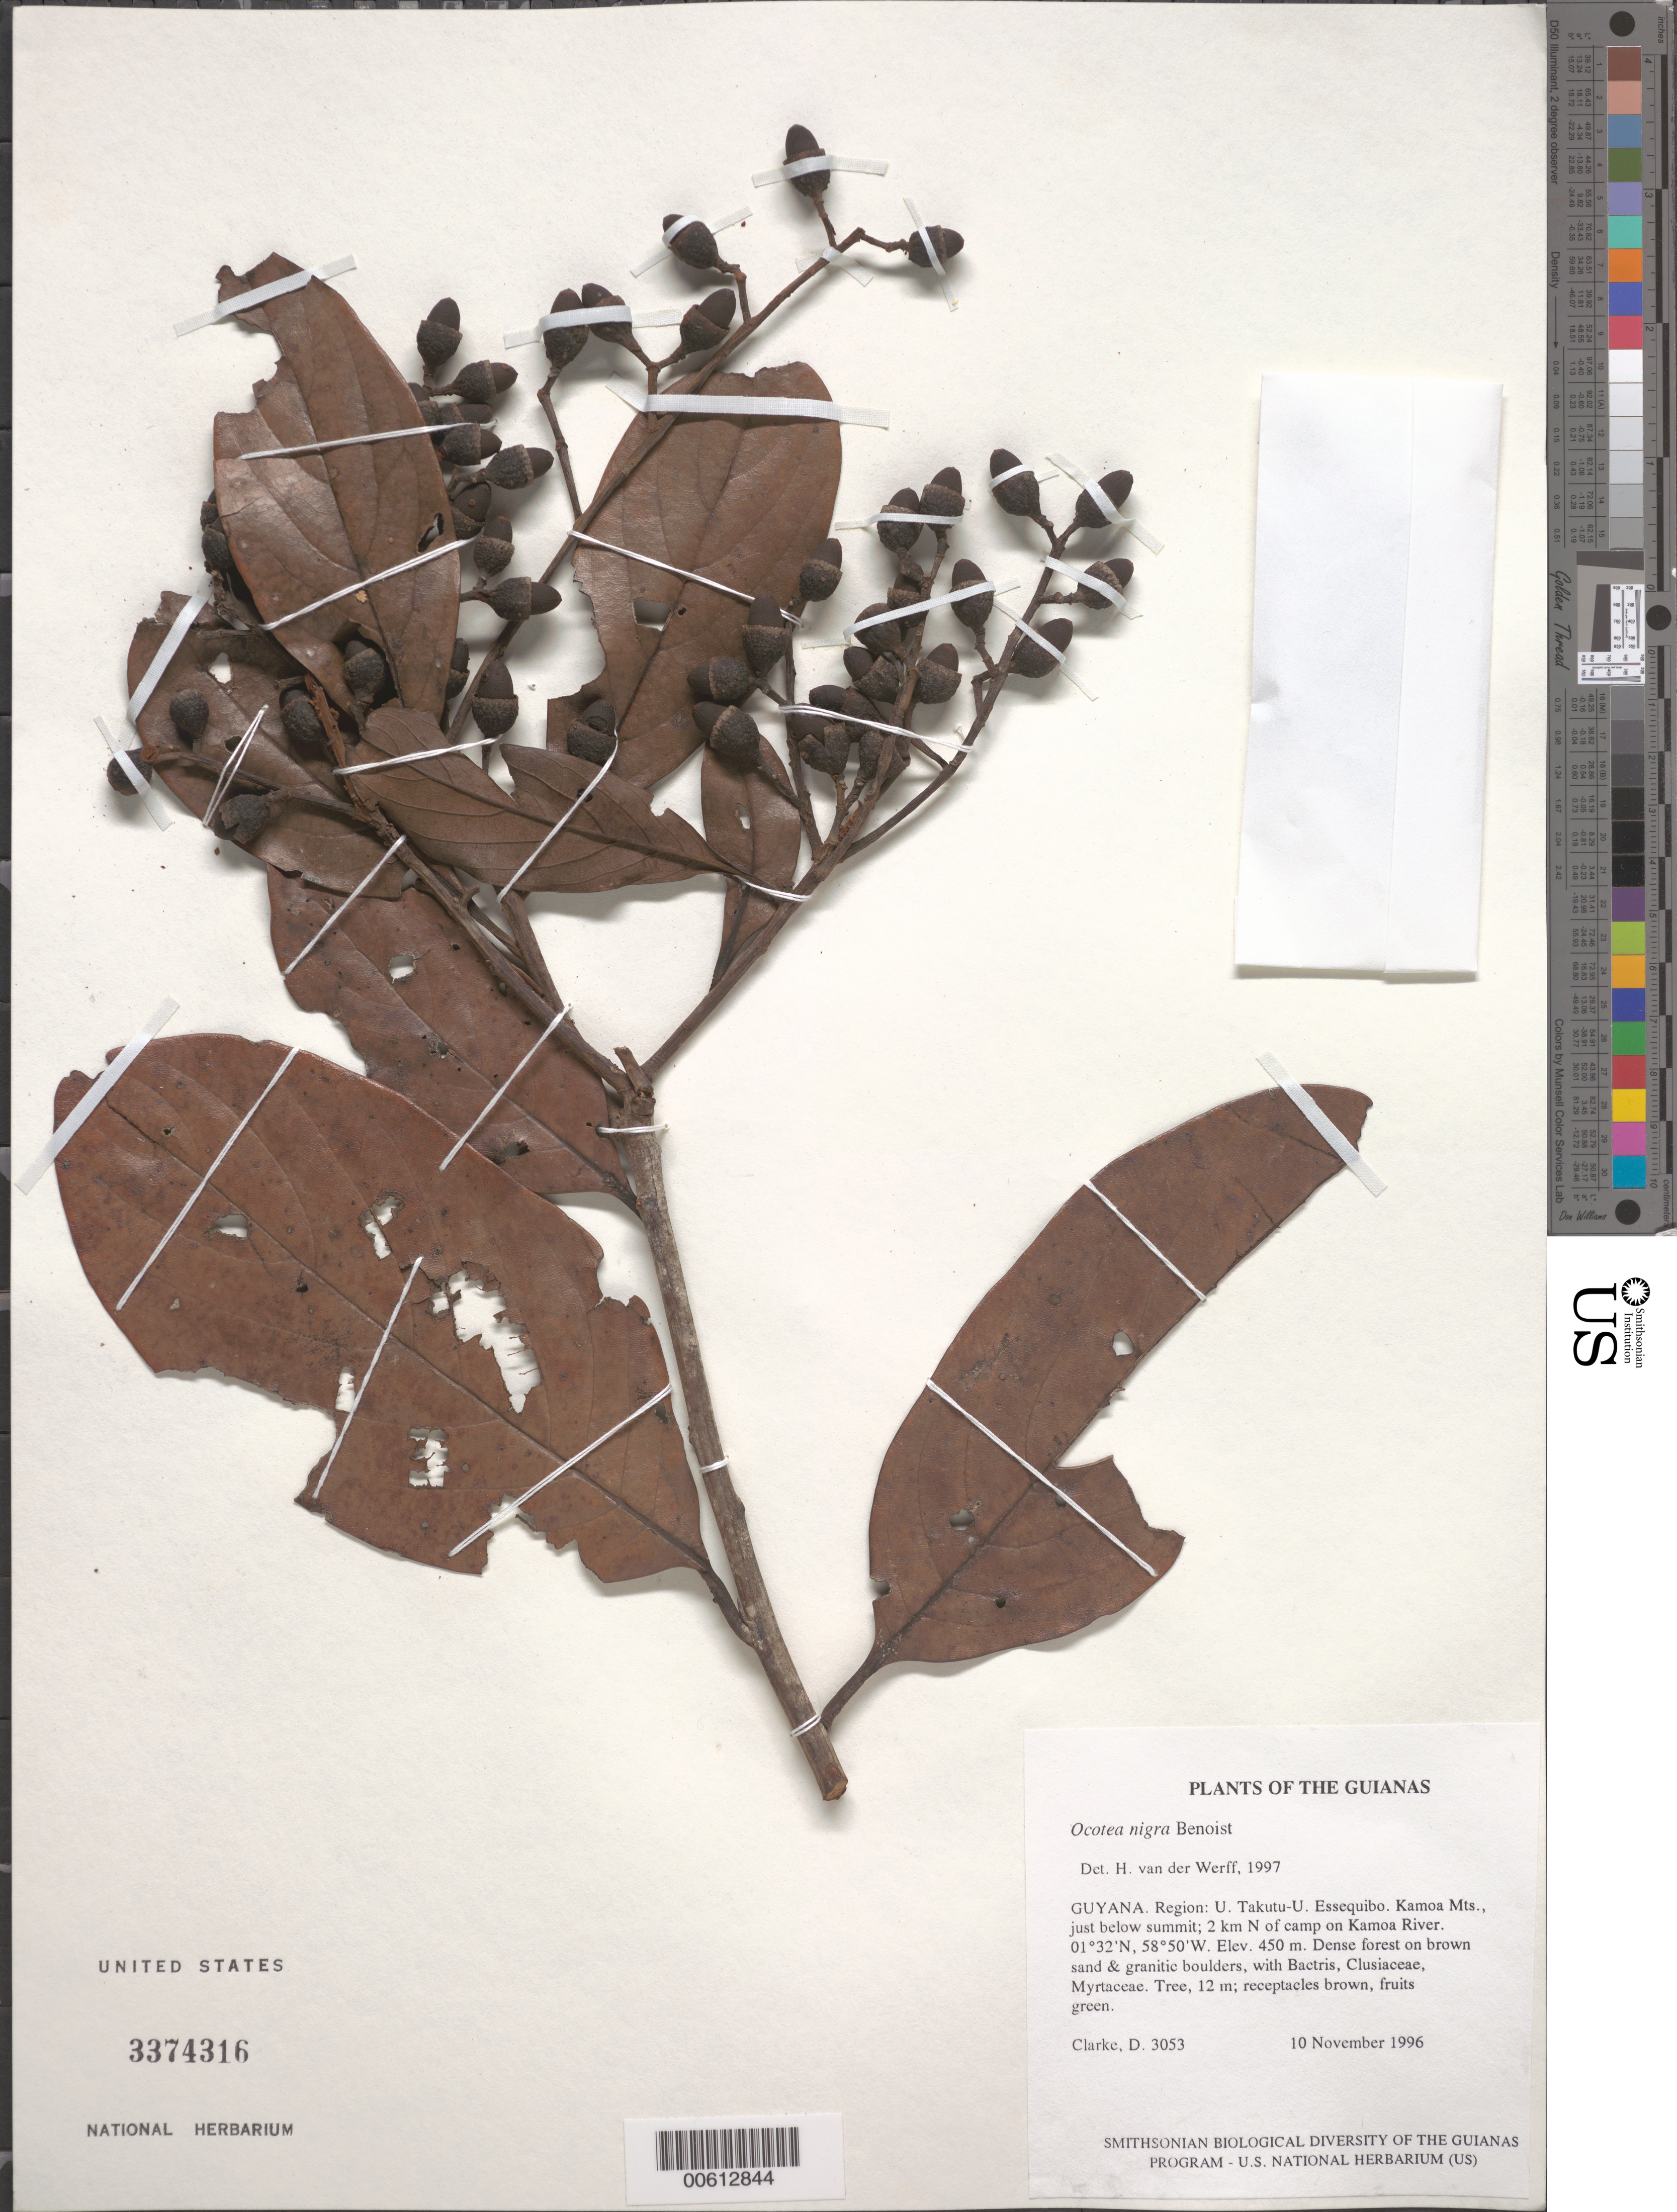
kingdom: Plantae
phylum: Tracheophyta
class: Magnoliopsida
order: Laurales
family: Lauraceae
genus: Ocotea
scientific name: Ocotea nigra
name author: Benoist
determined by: van der Werff, H., (MO), Missouri Botanical Garden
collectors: H. D. Clarke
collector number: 3053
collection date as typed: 10 November 1996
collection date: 1996-11-10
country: Guyana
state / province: U. Takutu-U. Essequibo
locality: Kamoa Mts., just below summit; 2 km N of camp on Kamoa River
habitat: Dense forest on brown sand & granitic boulders, with Bactris, Clusiaceae, Myrtaceae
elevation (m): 450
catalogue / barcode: US 3374316